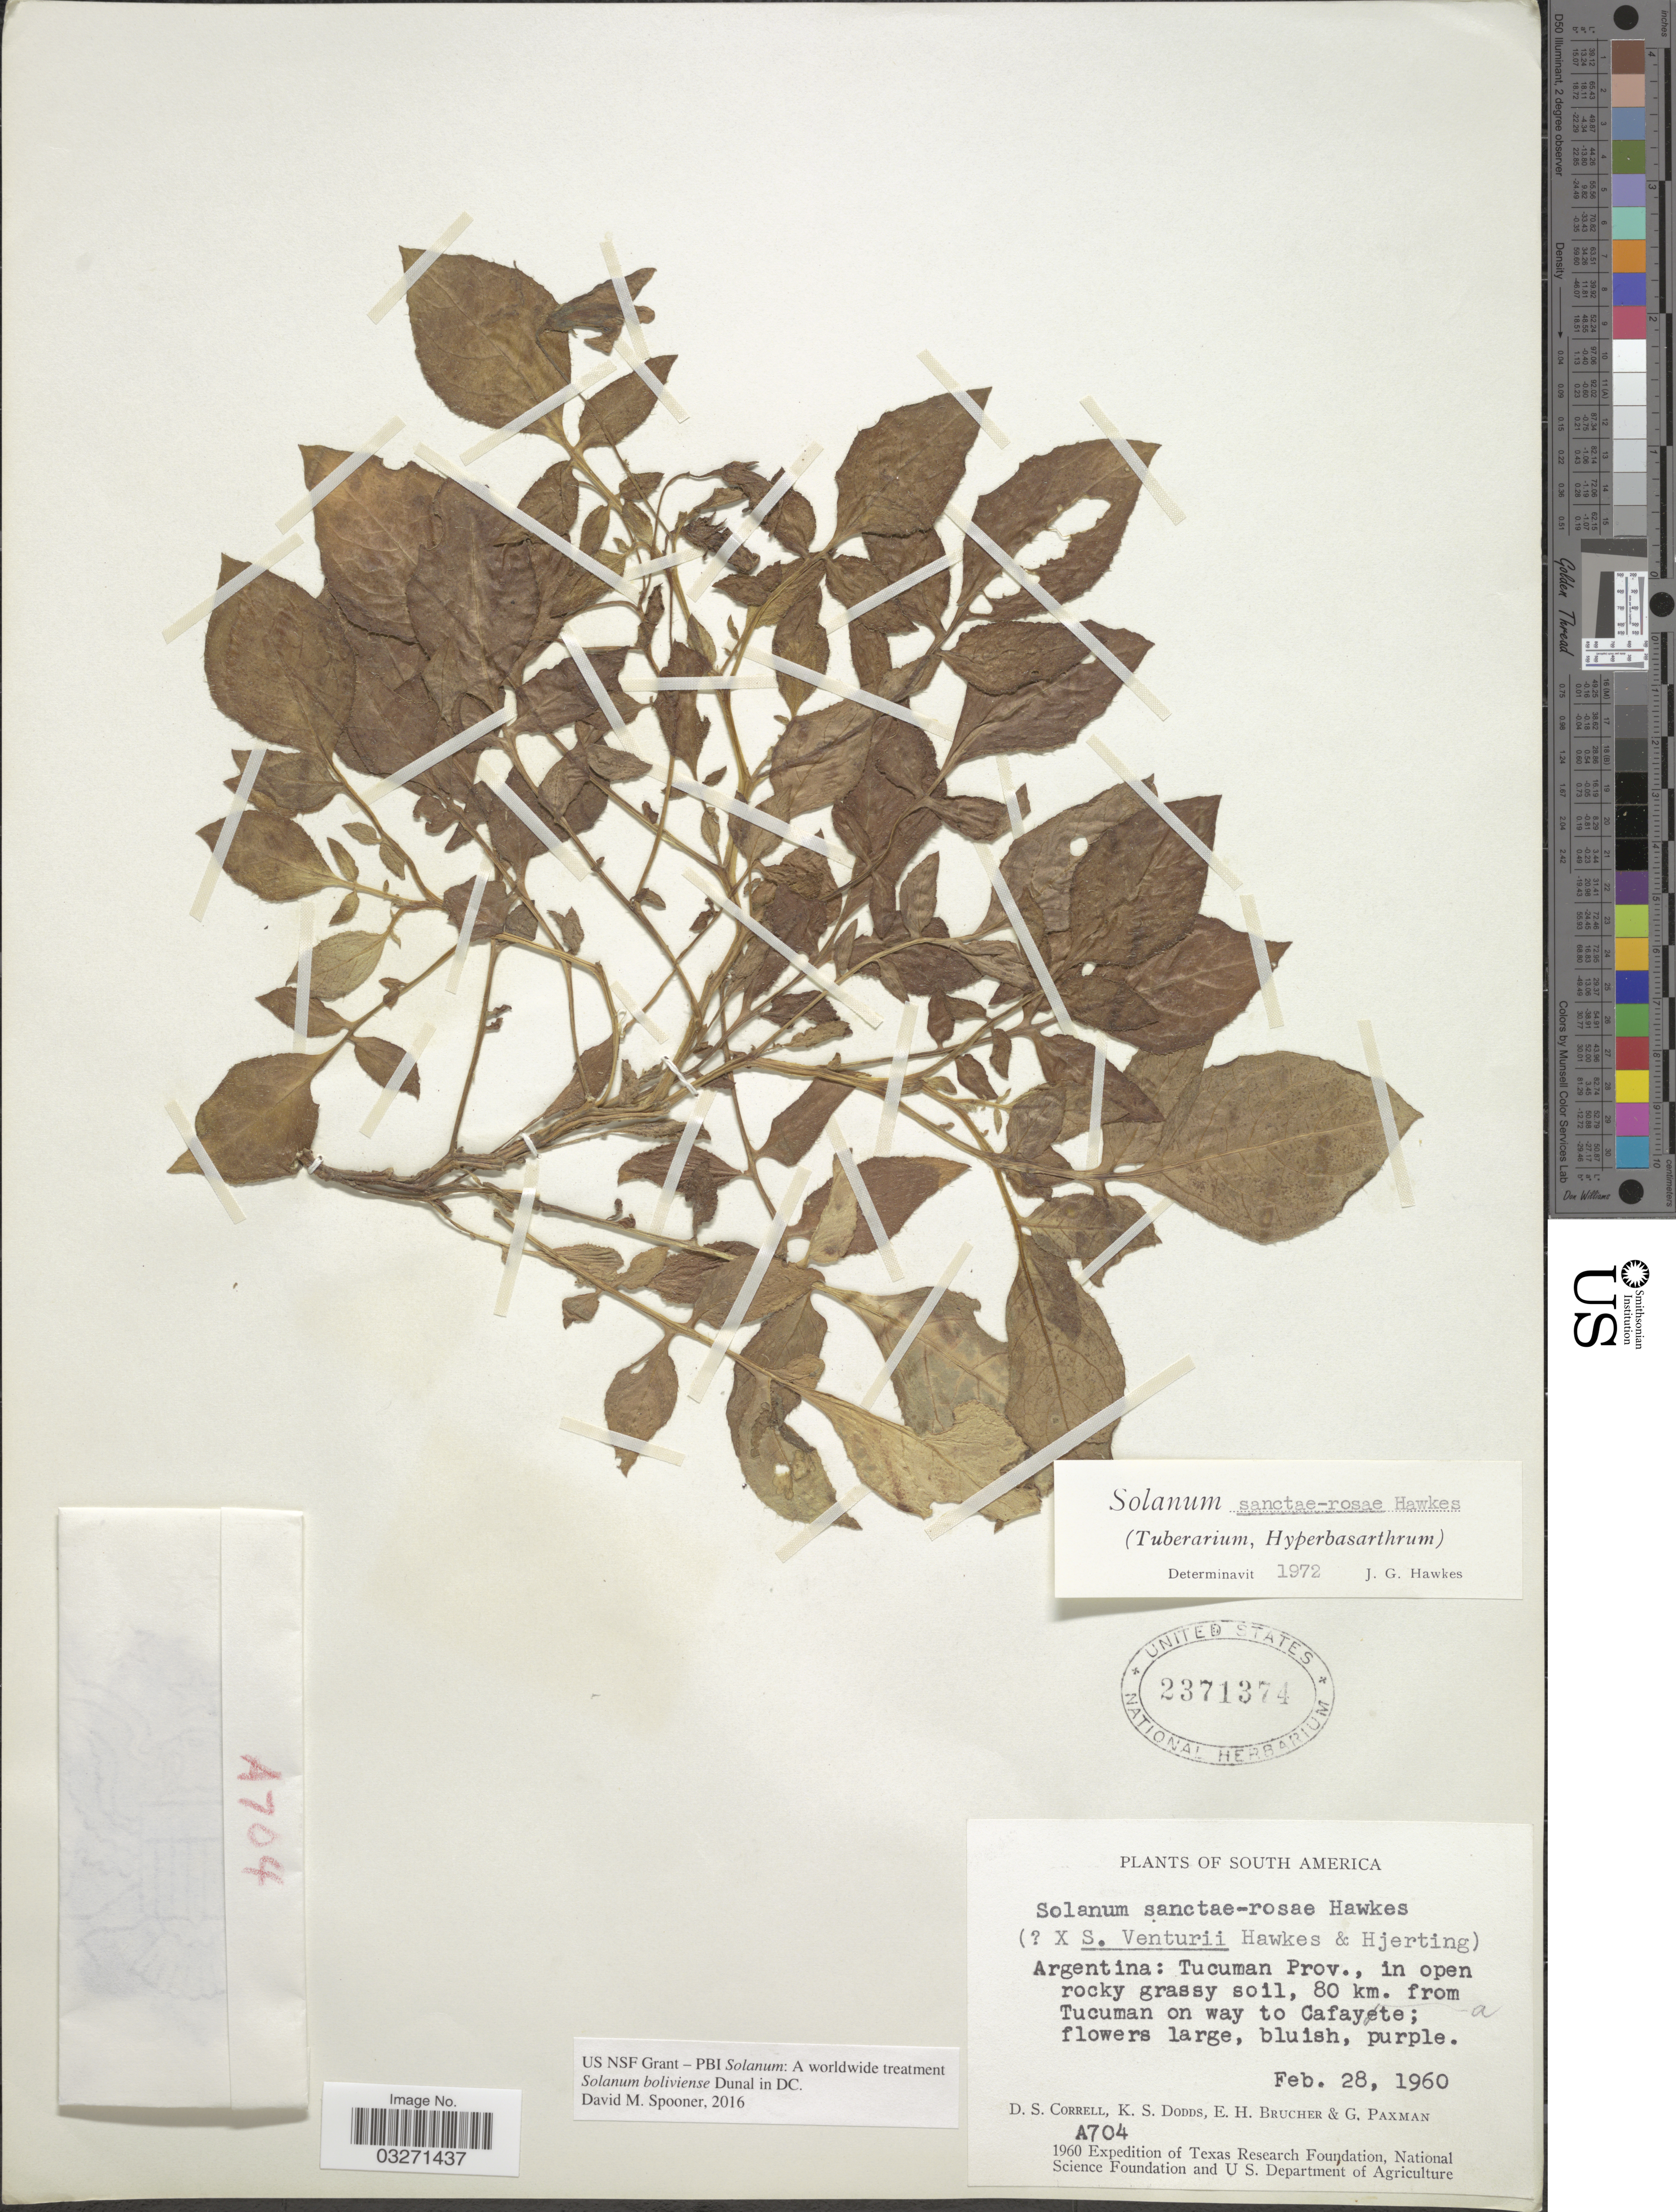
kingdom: Plantae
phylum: Tracheophyta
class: Magnoliopsida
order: Solanales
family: Solanaceae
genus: Solanum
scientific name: Solanum boliviense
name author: Dunal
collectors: D. S. Correll, K. Dodds, E. Brucher & G. Paxman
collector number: A704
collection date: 1960-02-28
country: Argentina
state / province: Tucuman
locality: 80 km. from Tucuman on way to Cafayete.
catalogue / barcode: US 2371347